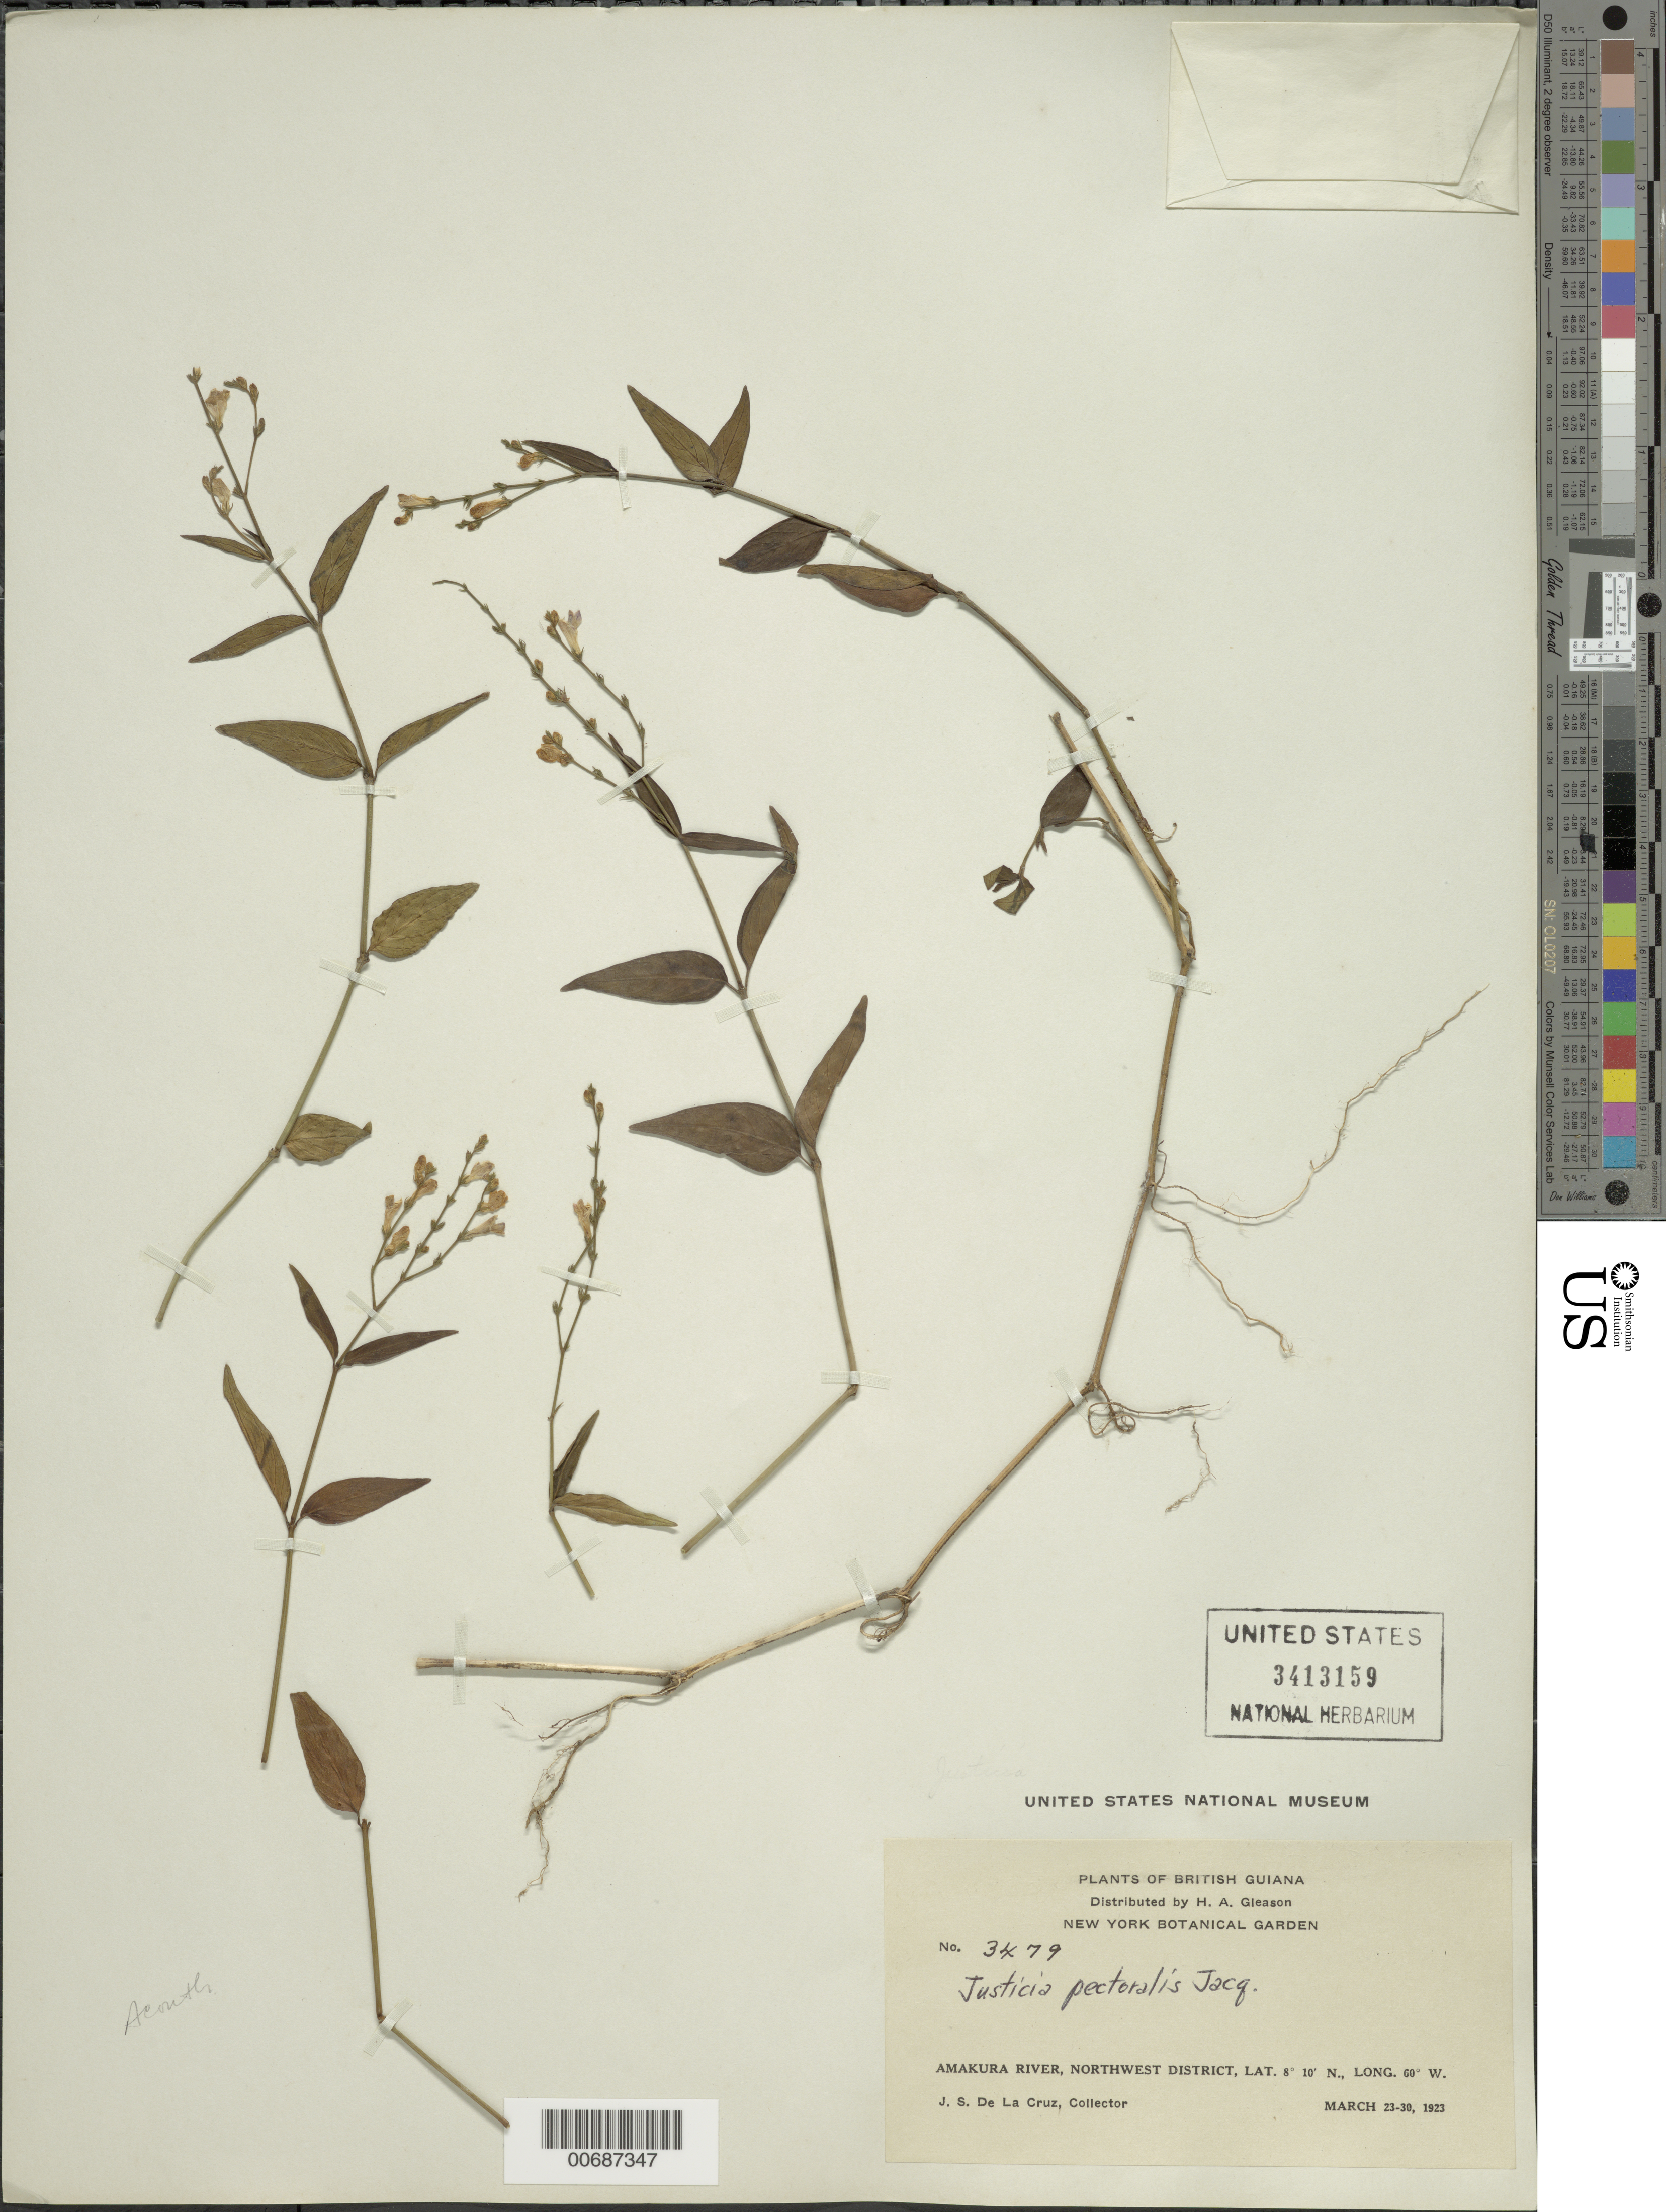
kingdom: Plantae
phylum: Tracheophyta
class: Magnoliopsida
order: Lamiales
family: Acanthaceae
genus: Justicia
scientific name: Justicia pectoralis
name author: Jacq.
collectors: J. S. de la Cruz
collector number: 3479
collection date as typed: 23-Mar-23 to 30-Mar-23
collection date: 1923-03-23/1923-03-30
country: Guyana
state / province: Barima-Waini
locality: Amakura R., NW District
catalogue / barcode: US 3413159